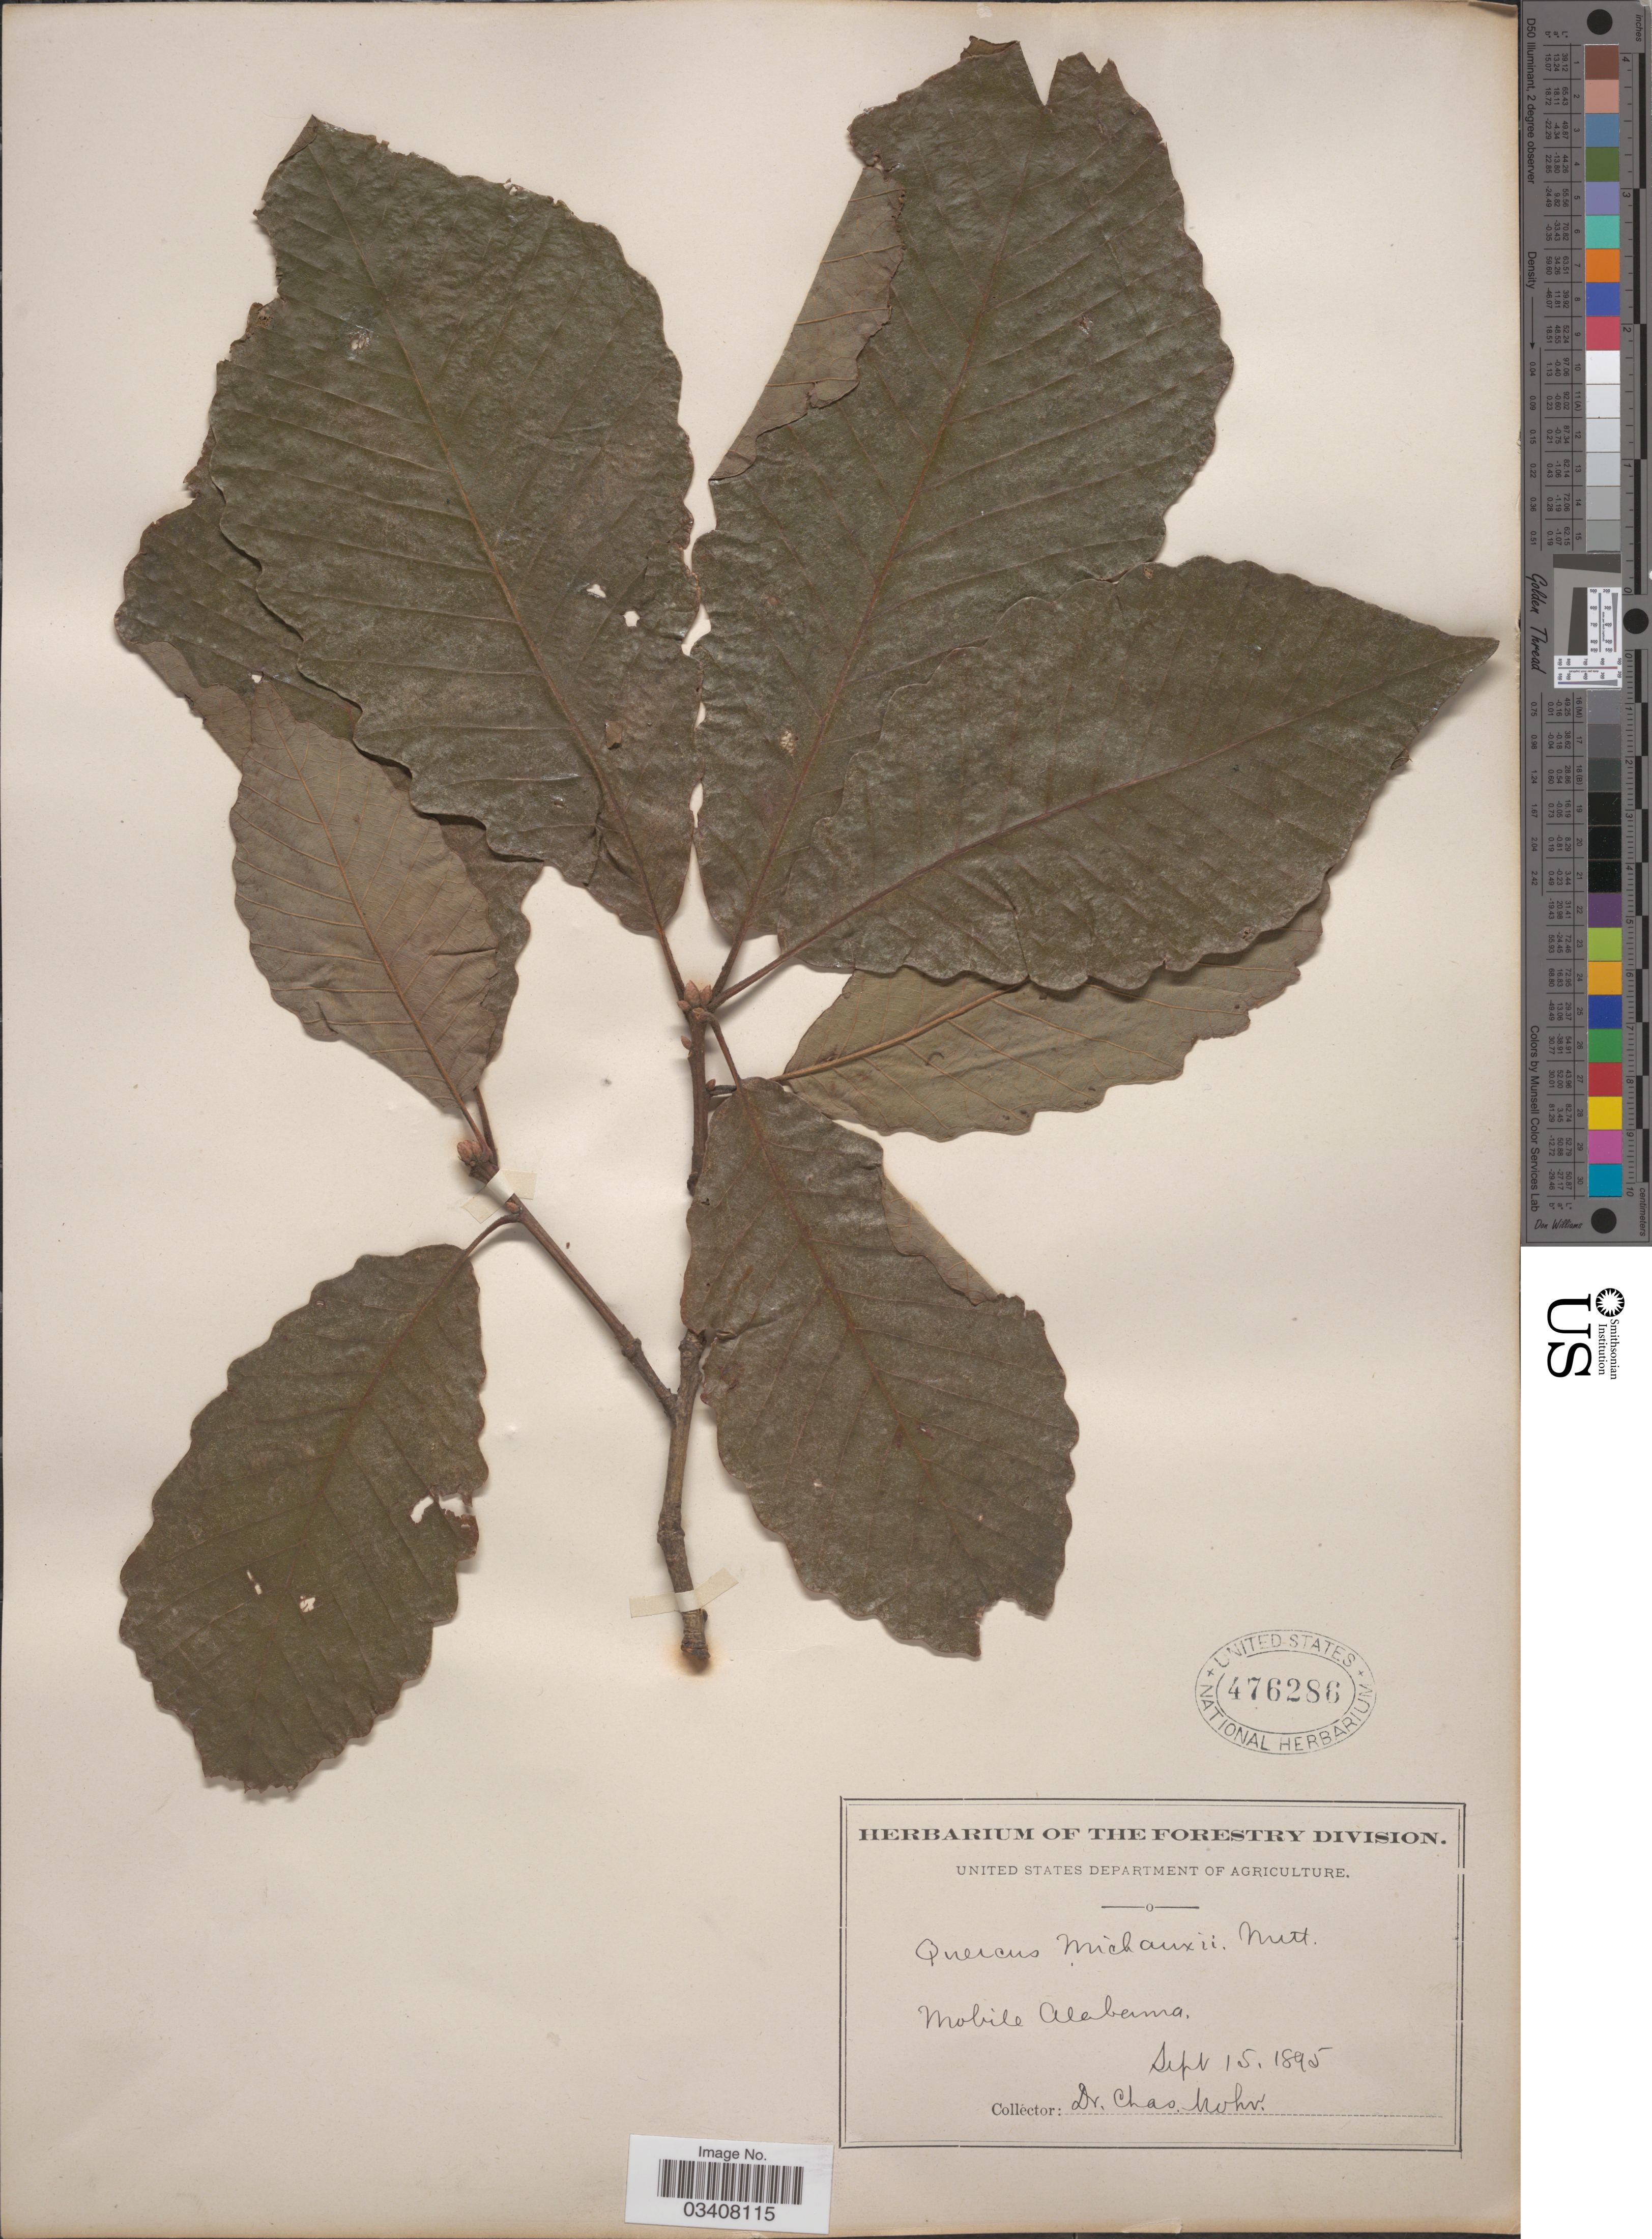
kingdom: Plantae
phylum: Tracheophyta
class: Magnoliopsida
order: Fagales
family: Fagaceae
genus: Quercus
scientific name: Quercus prinus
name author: L.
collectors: Mohr, C. T. (herbarium)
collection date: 1895-09-15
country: United States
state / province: Alabama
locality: Mobile.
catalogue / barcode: US 476286